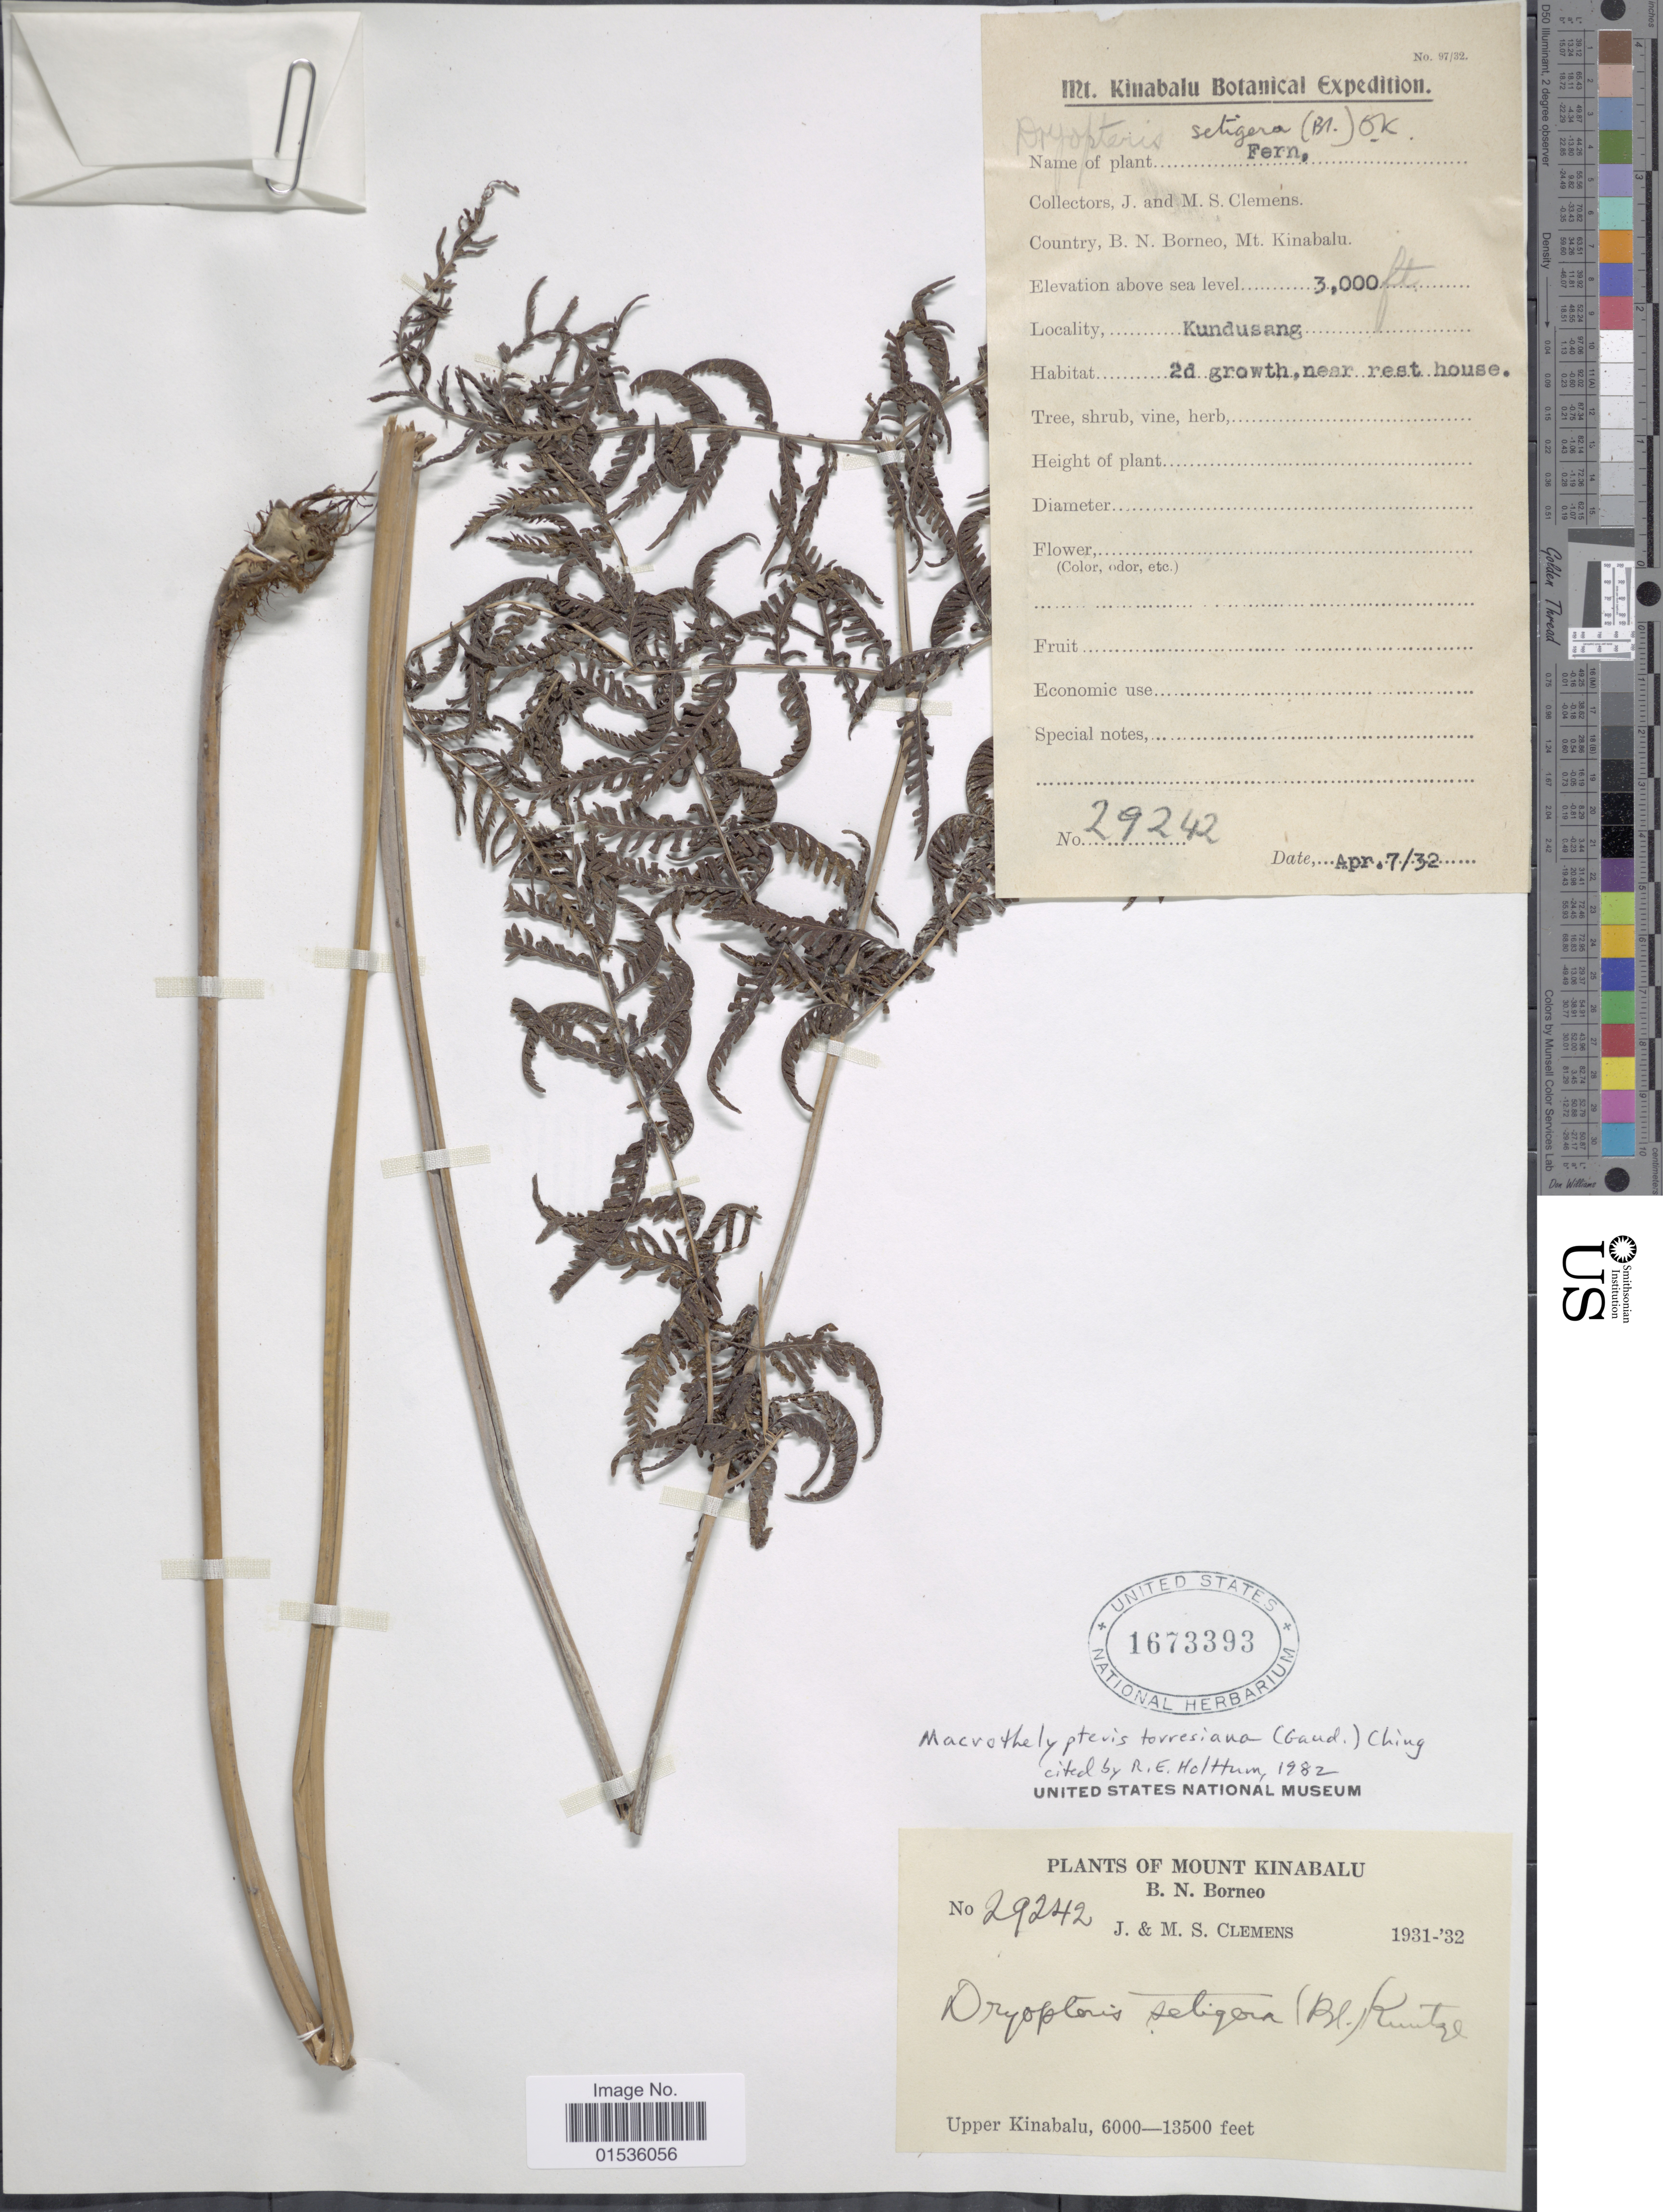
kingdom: Plantae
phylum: Tracheophyta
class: Polypodiopsida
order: Polypodiales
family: Thelypteridaceae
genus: Macrothelypteris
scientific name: Macrothelypteris torresiana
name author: (Gaudich.) Ching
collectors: J. Clemens & M. S. Clemens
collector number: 29242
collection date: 1932-04-07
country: Malaysia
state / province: Sabah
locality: Mount Kinabalu, Upper Kinabalu. Kundusang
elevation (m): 914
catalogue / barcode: US 1673393